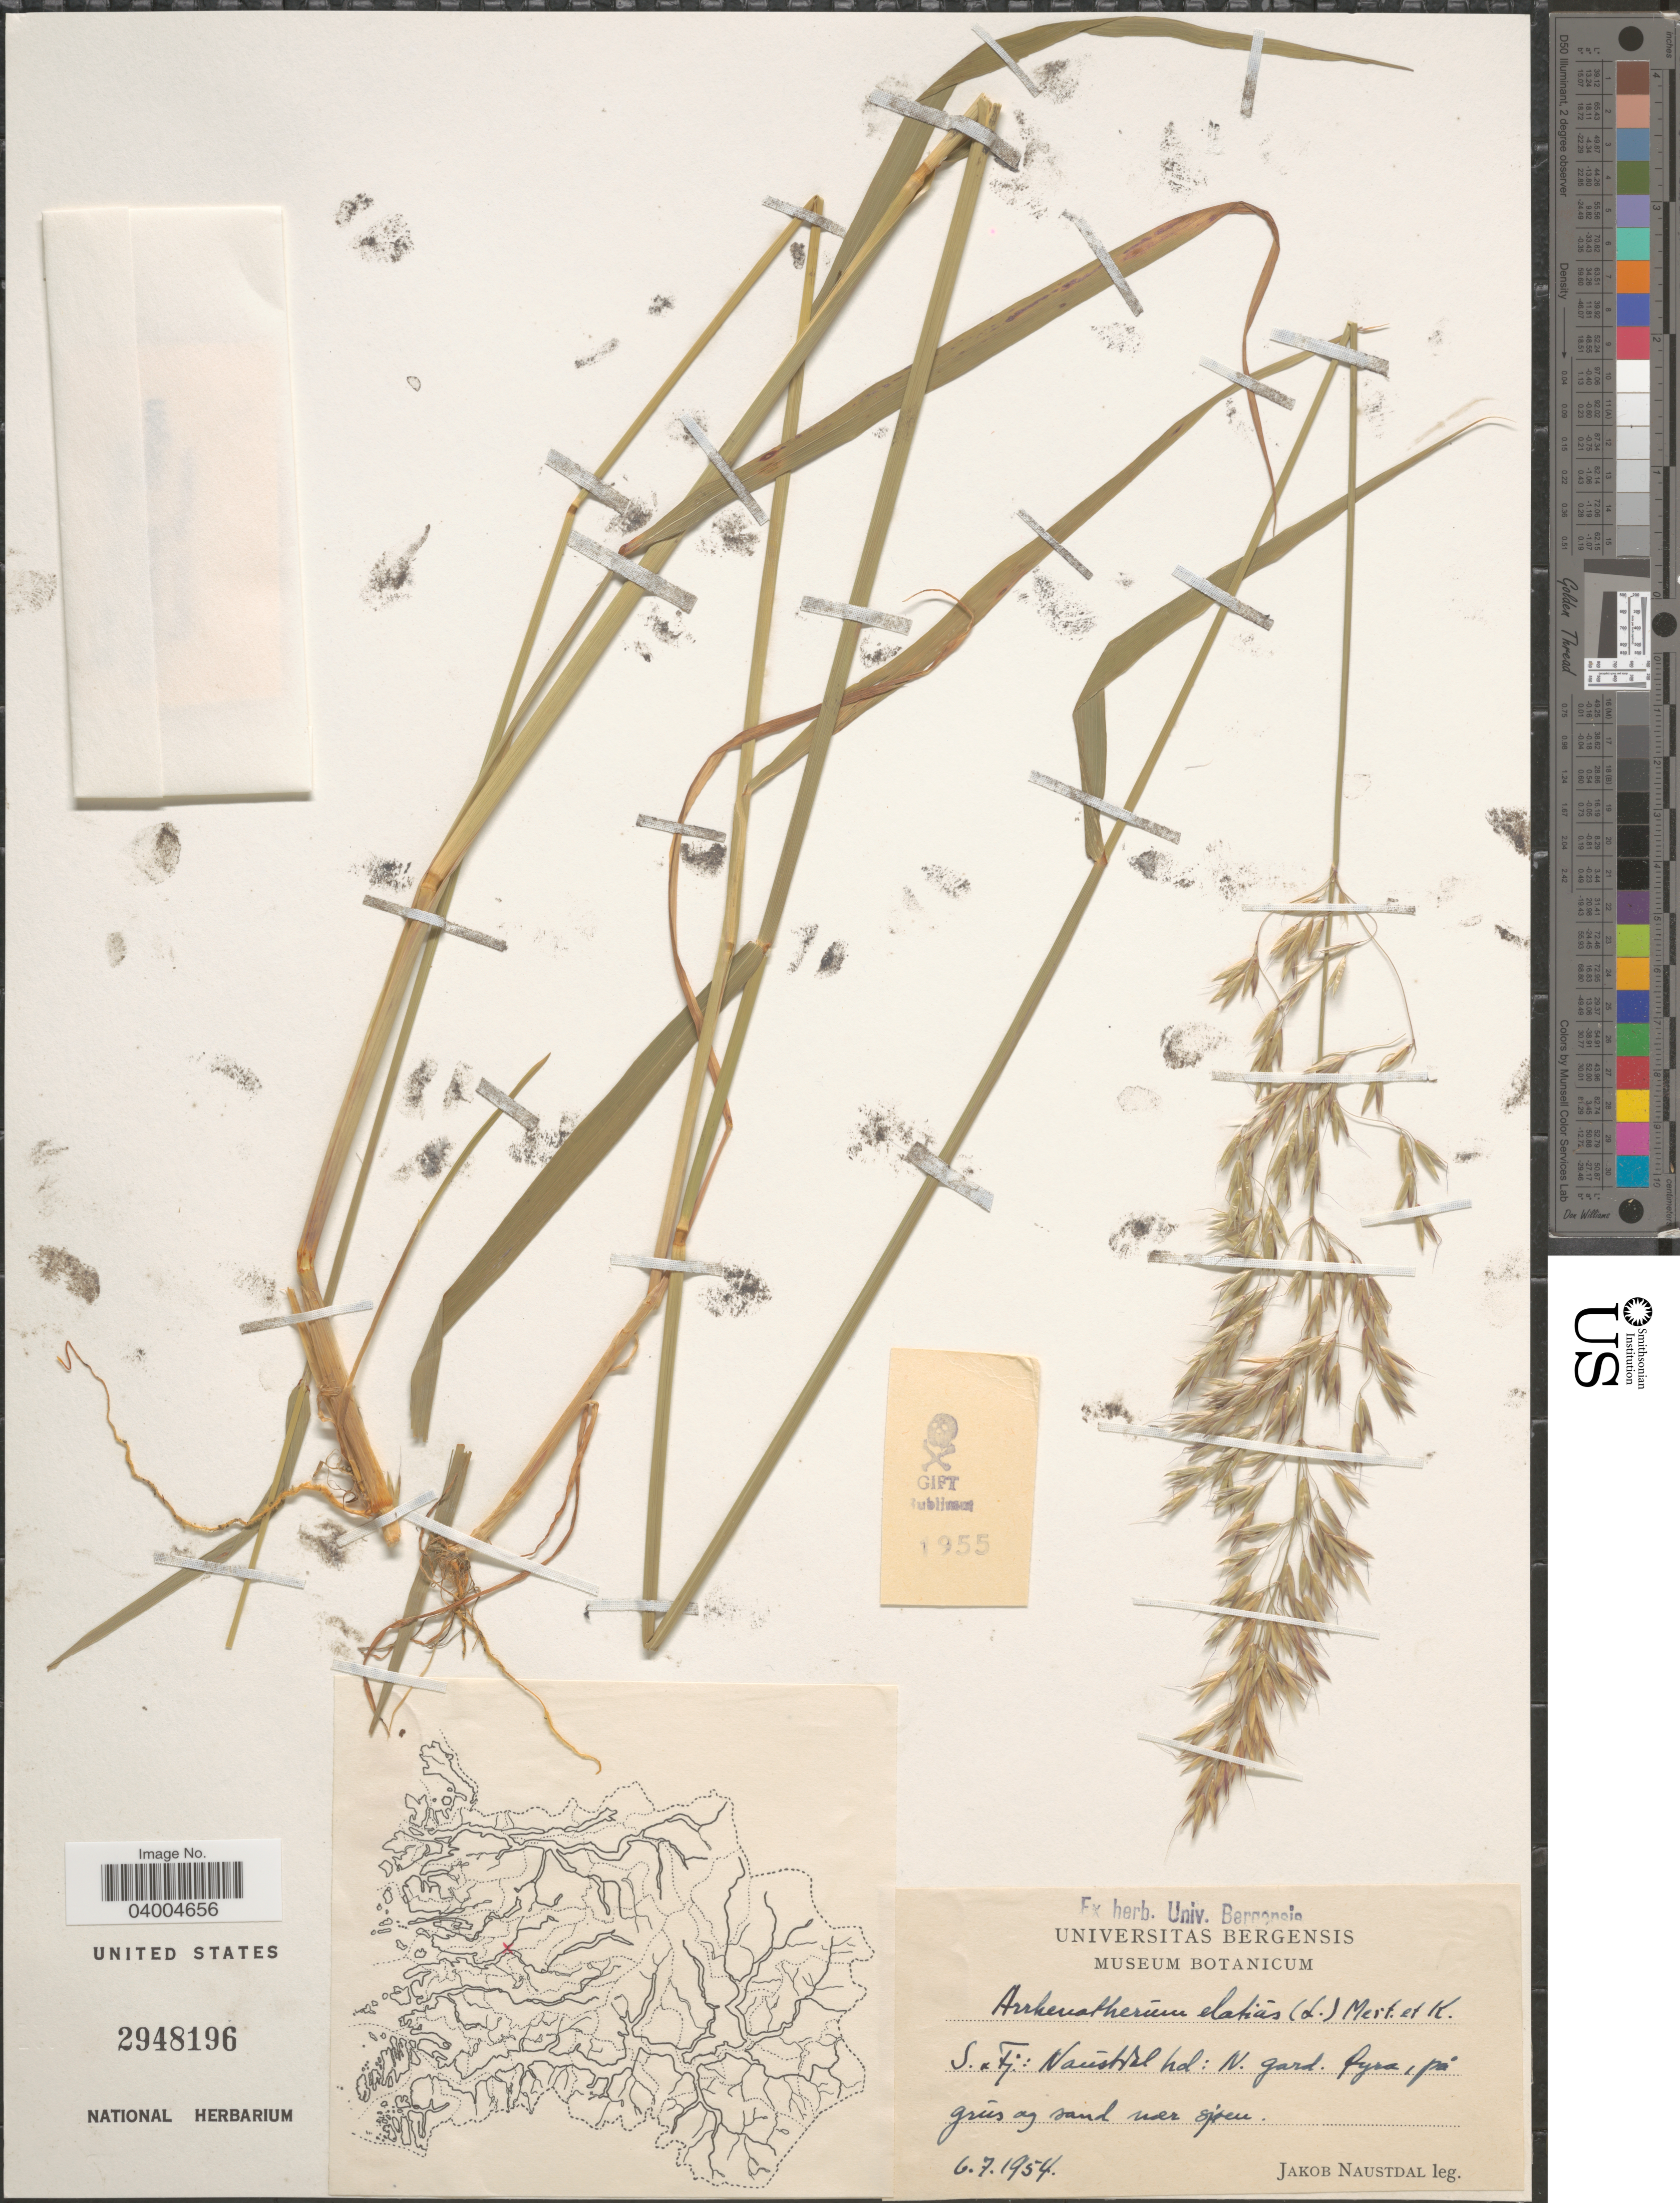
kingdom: Plantae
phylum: Tracheophyta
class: Liliopsida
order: Poales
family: Poaceae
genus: Arrhenatherum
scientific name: Arrhenatherum elatius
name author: (L.) J. Presl & C. Presl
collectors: J. Naustdal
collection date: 1954-07-06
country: Norway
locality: S. & Fj.: Naustdal hd: N. gard. Fyra, pa grus og sand near sjren.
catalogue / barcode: US 2948196